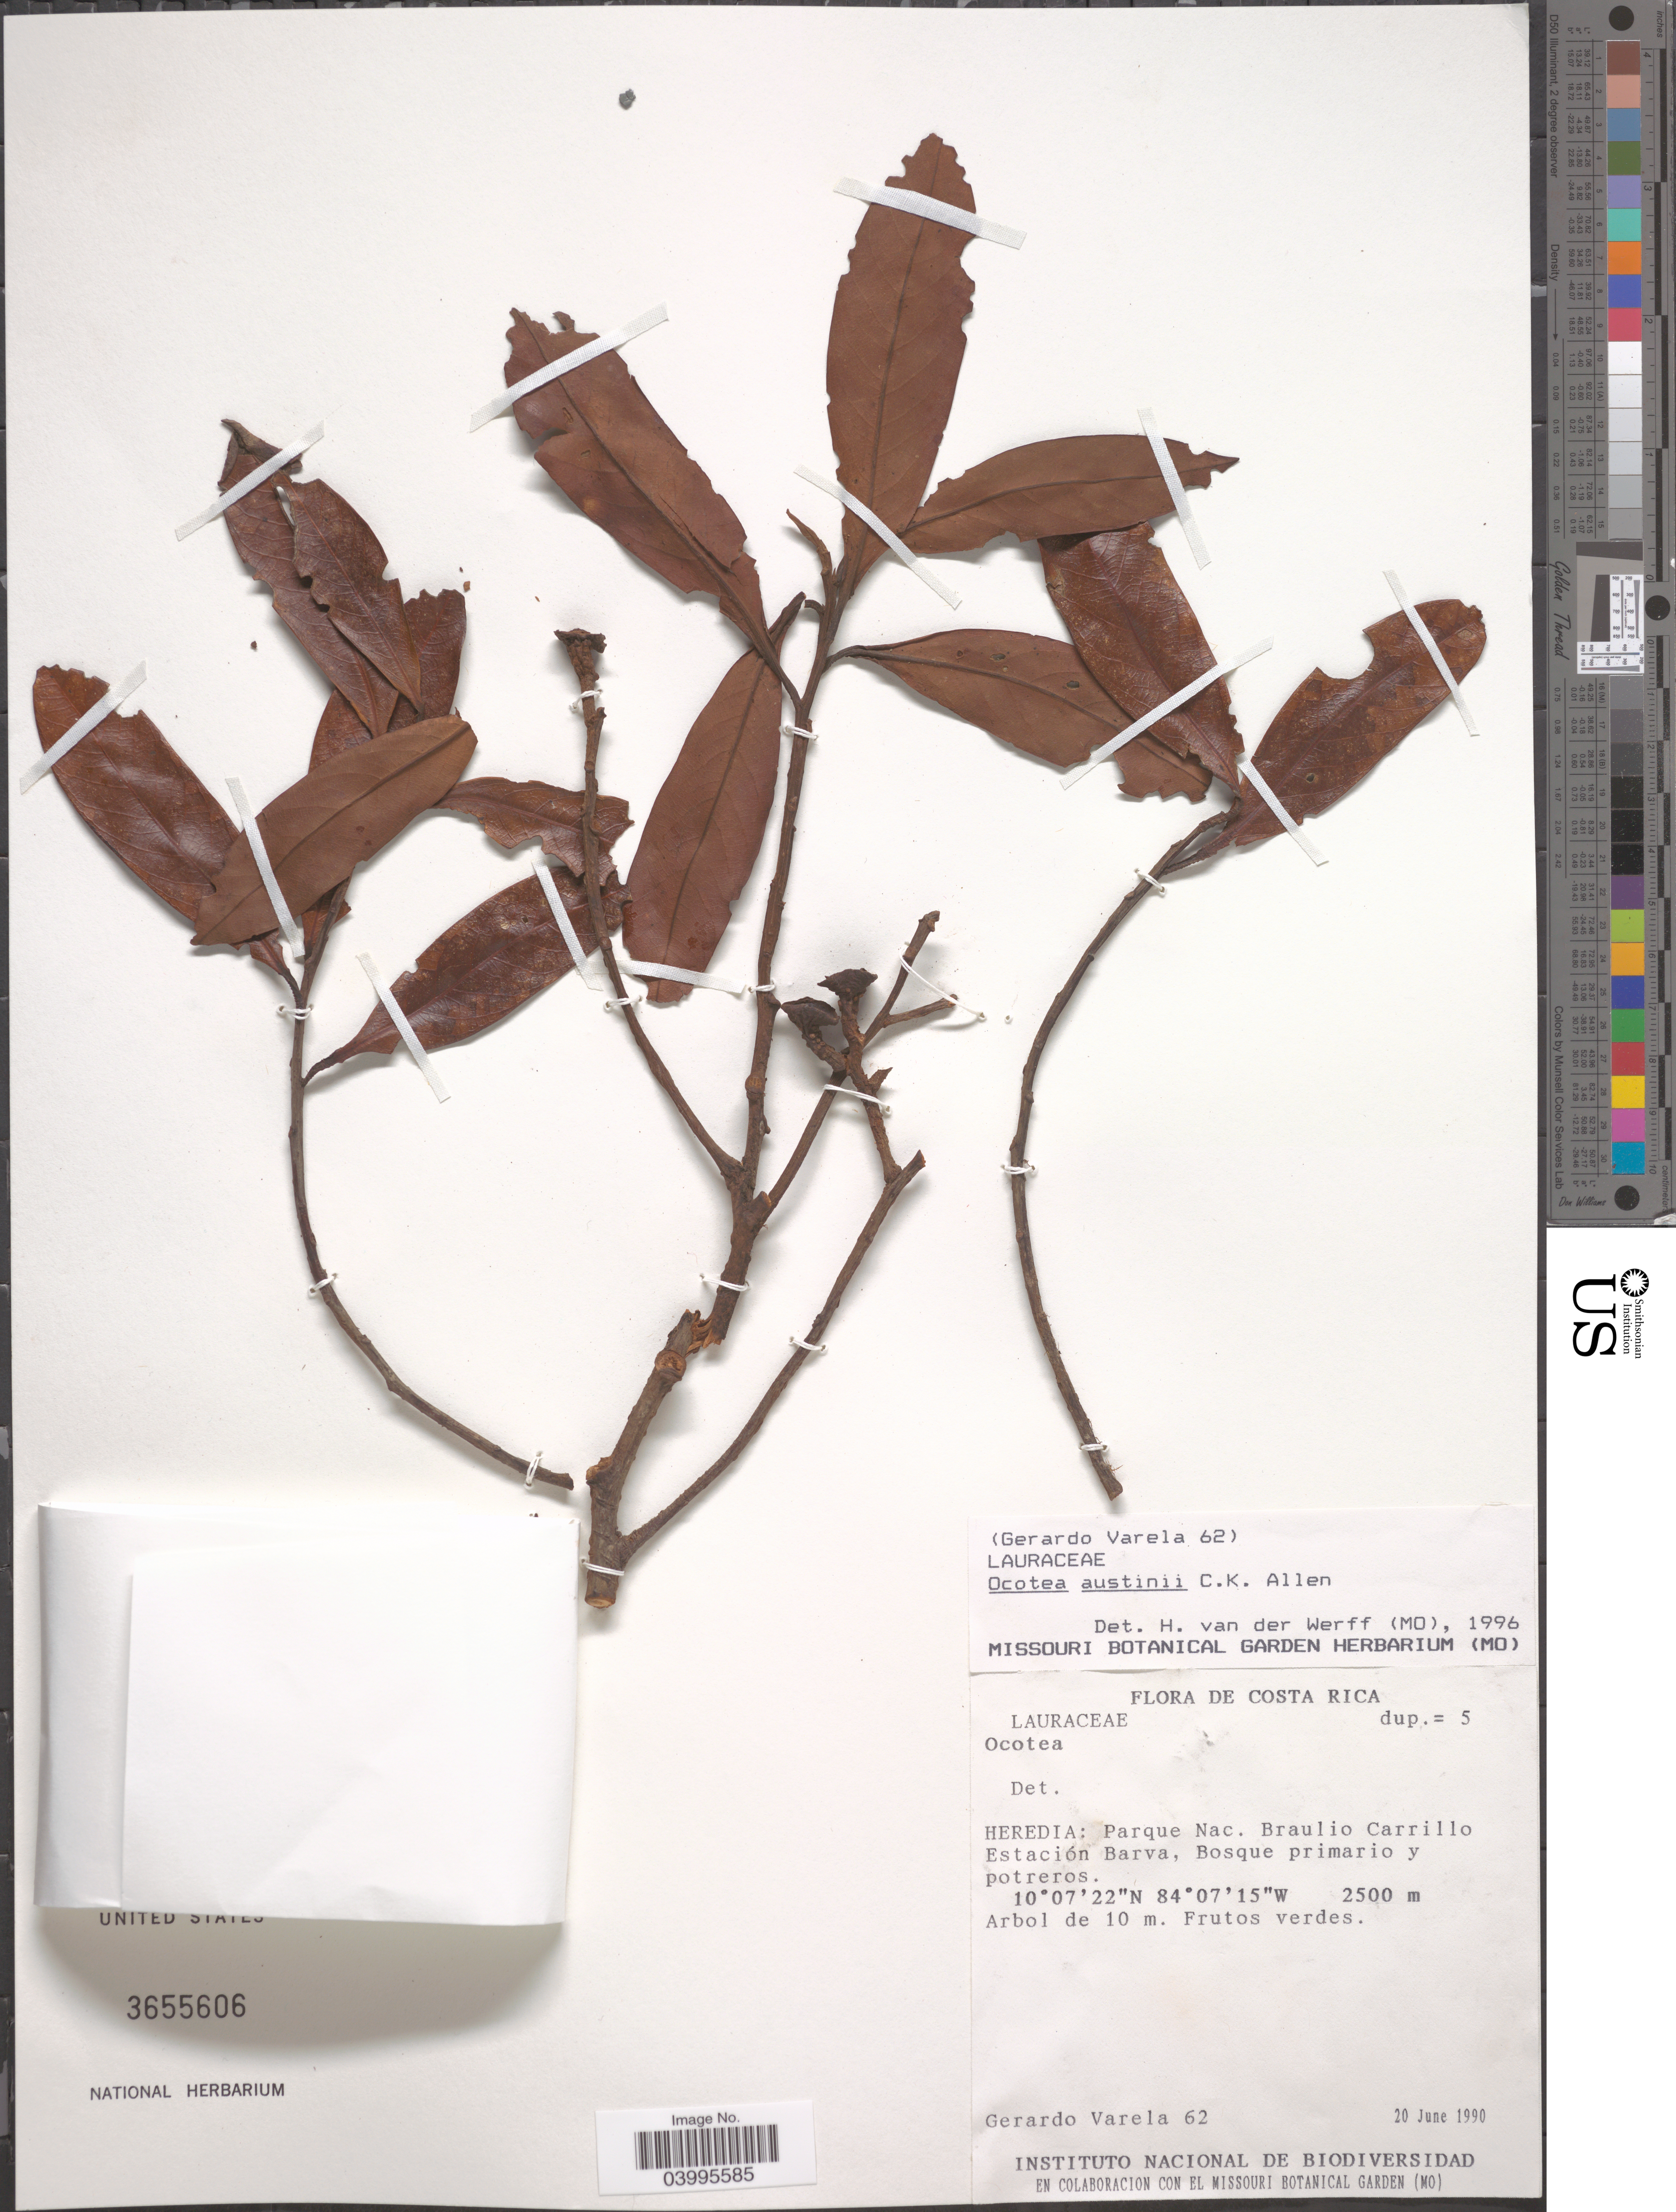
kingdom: Plantae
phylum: Tracheophyta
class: Magnoliopsida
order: Laurales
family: Lauraceae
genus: Ocotea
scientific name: Ocotea austinii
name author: C.K. Allen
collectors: G. Varela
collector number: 62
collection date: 1990-06-20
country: Costa Rica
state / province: Heredia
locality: Parque Nac. Braulio Carrillo Estación Barva, Bosque primario y potreros.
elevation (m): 2500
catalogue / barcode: US 3655606